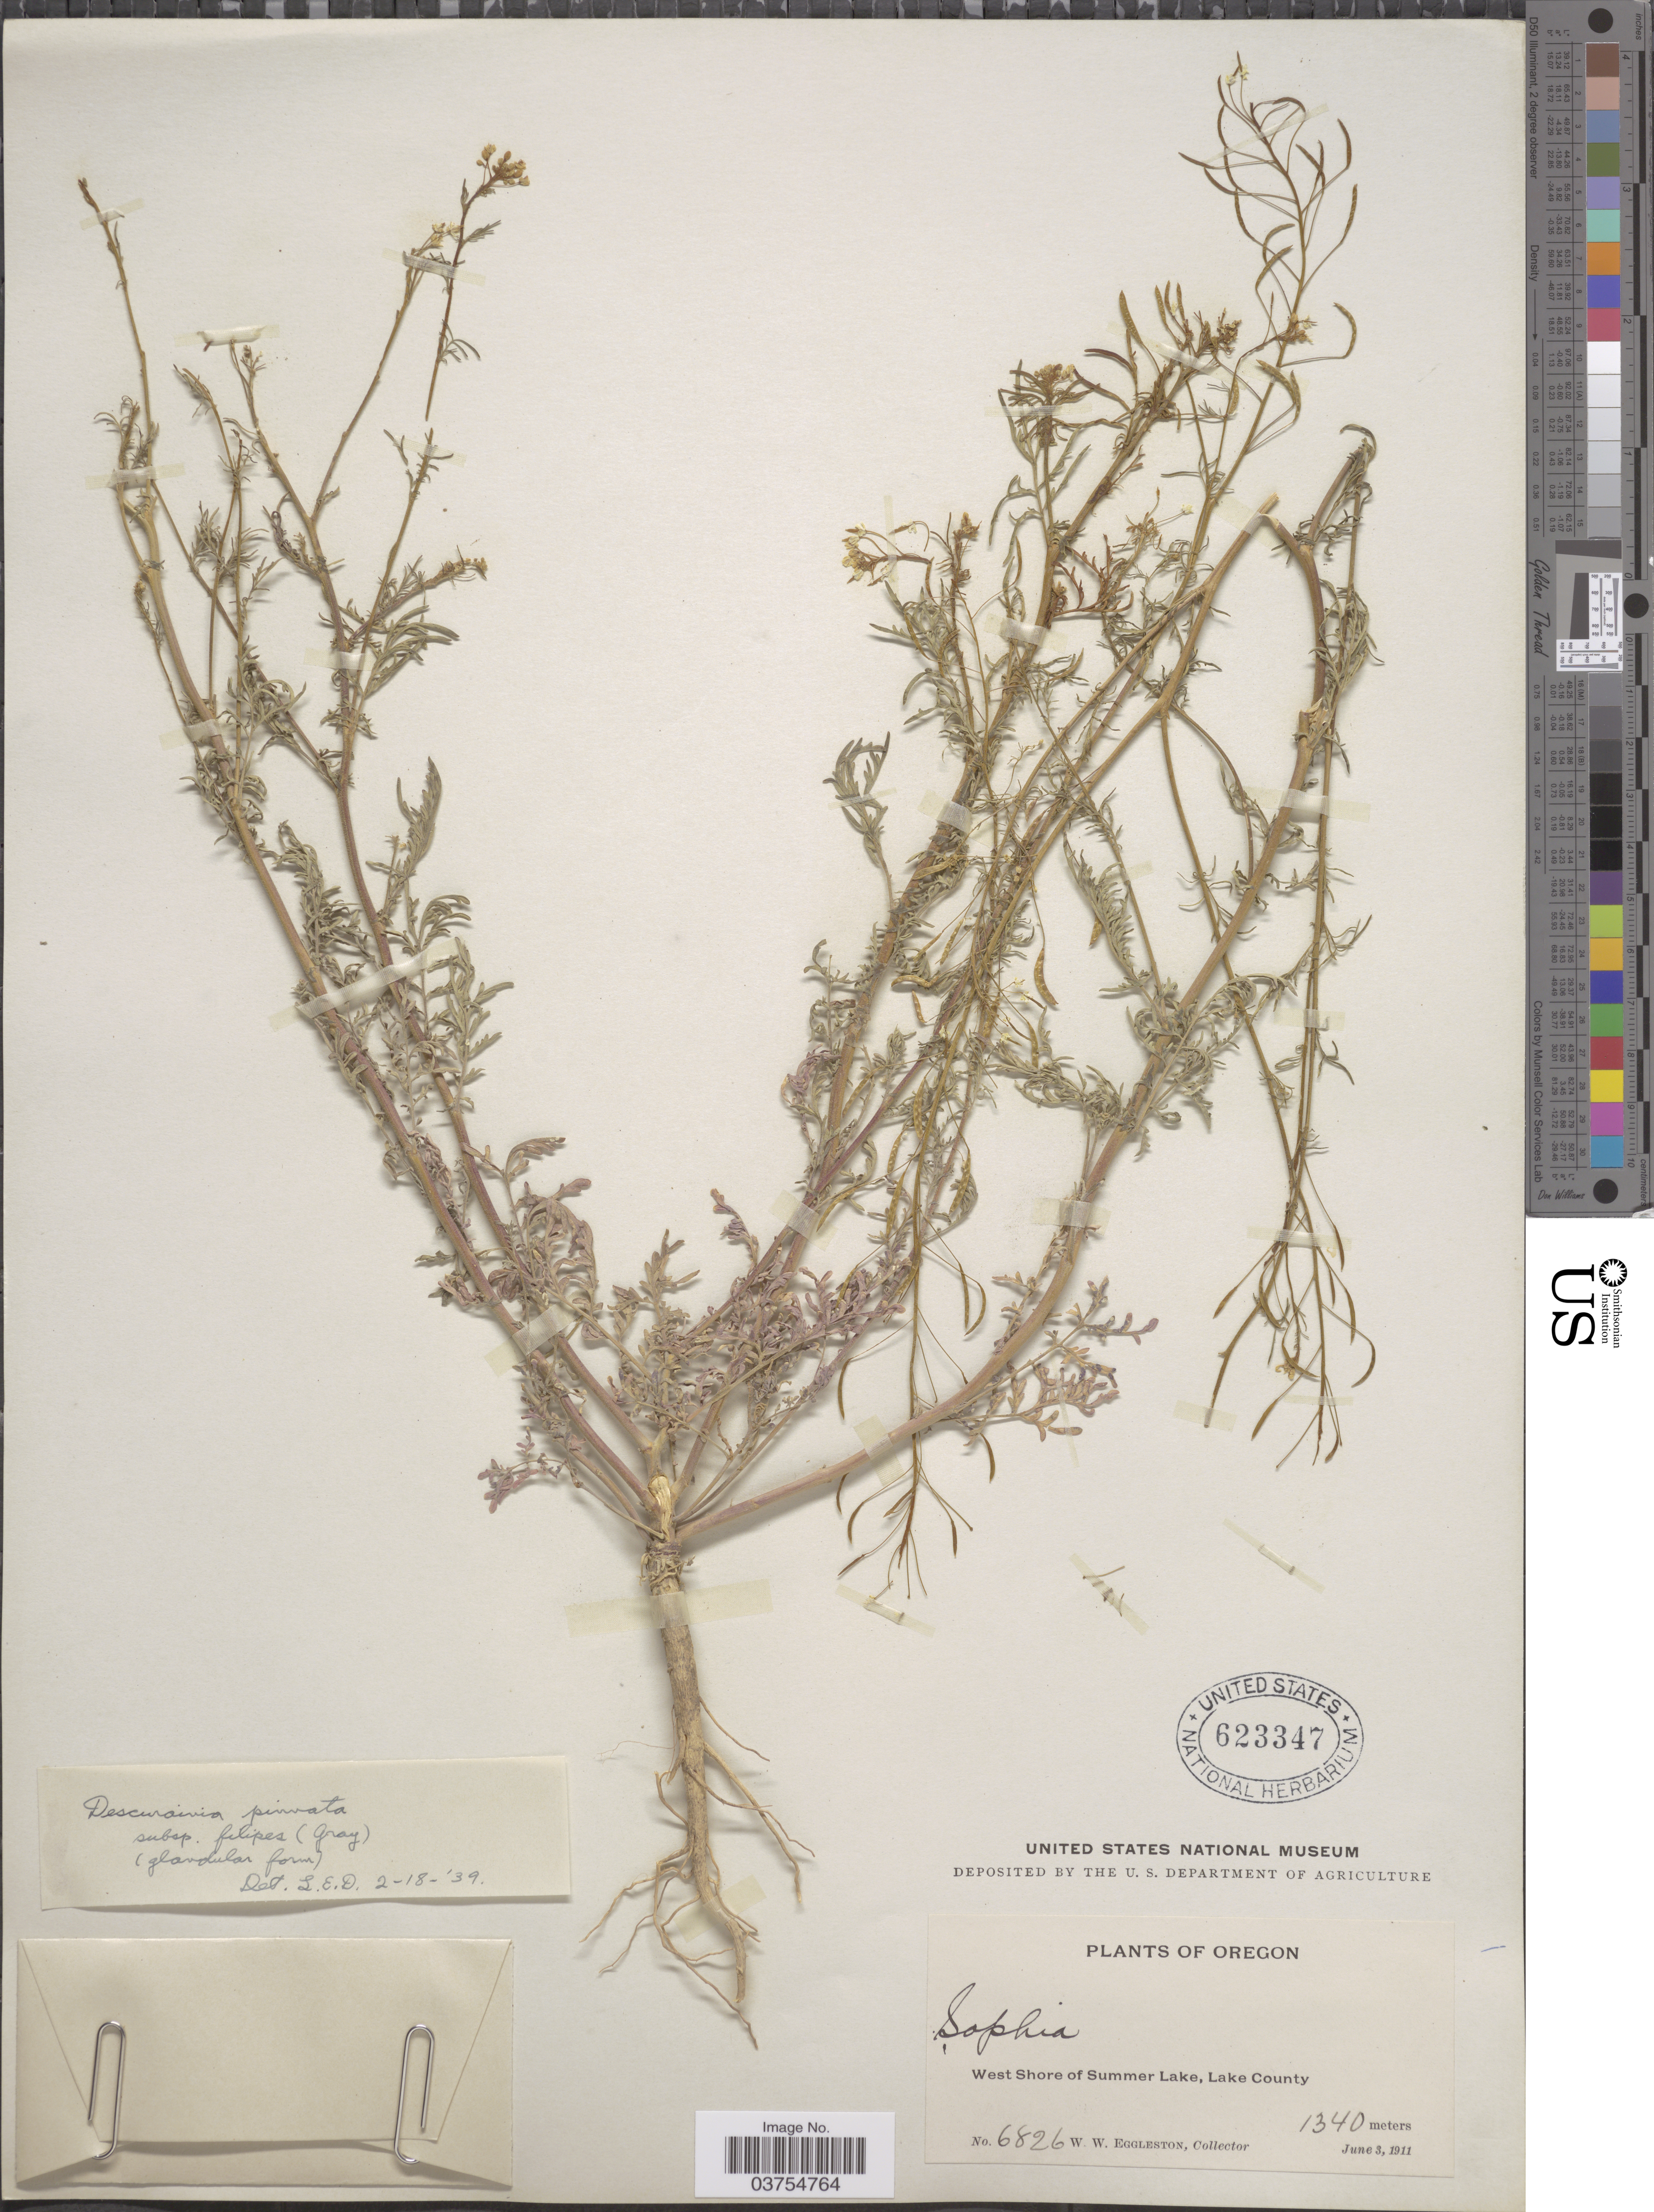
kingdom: Plantae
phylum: Tracheophyta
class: Magnoliopsida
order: Brassicales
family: Brassicaceae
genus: Descurainia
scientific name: Descurainia pinnata subsp. filipes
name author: (A. Gray) Detling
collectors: W. W. Eggleston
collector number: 6826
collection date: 1911-06-03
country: United States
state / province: Oregon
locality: West Shore of Summer Lake, Lake County.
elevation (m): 1340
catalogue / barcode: US 623347